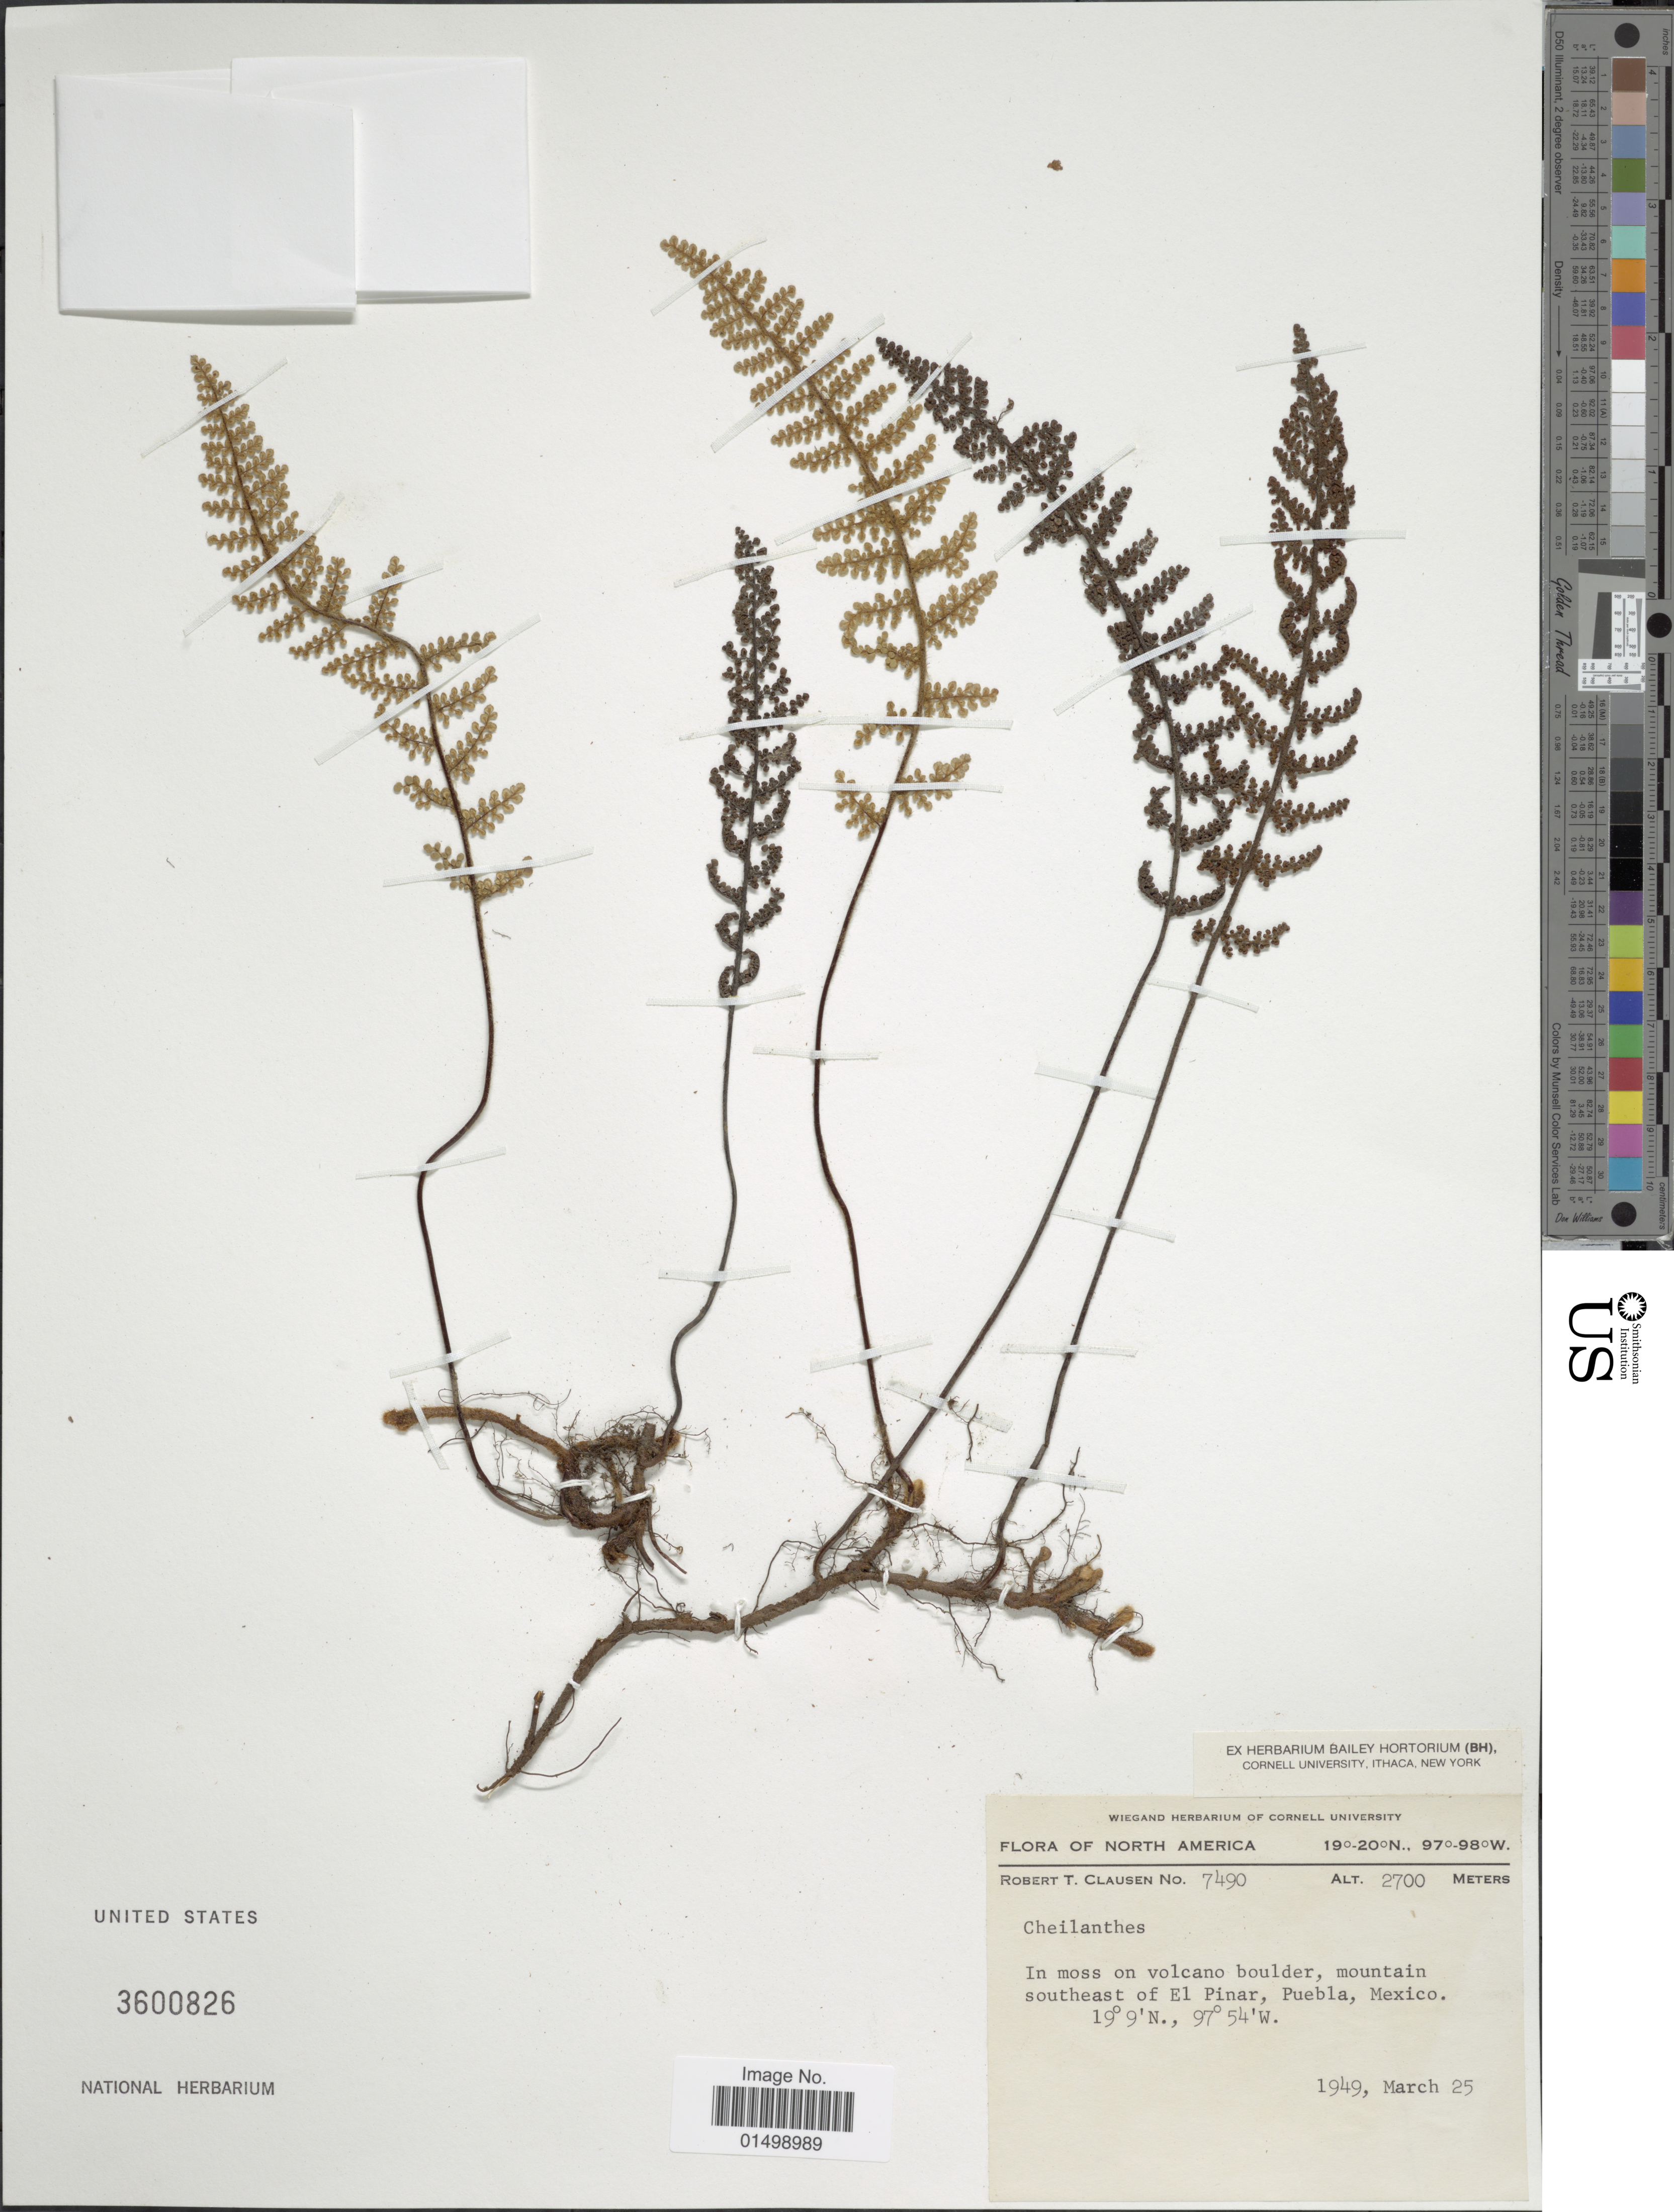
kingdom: Plantae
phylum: Tracheophyta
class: Polypodiopsida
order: Polypodiales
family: Pteridaceae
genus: Cheilanthes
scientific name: Cheilanthes sp.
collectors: R. T. Clausen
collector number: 7490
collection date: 1949-03-25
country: Mexico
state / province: Puebla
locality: North America. In moss on volcano boulder, mountain southeast of El Pinar, Puebla, Mexico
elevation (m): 2700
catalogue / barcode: US 3600826